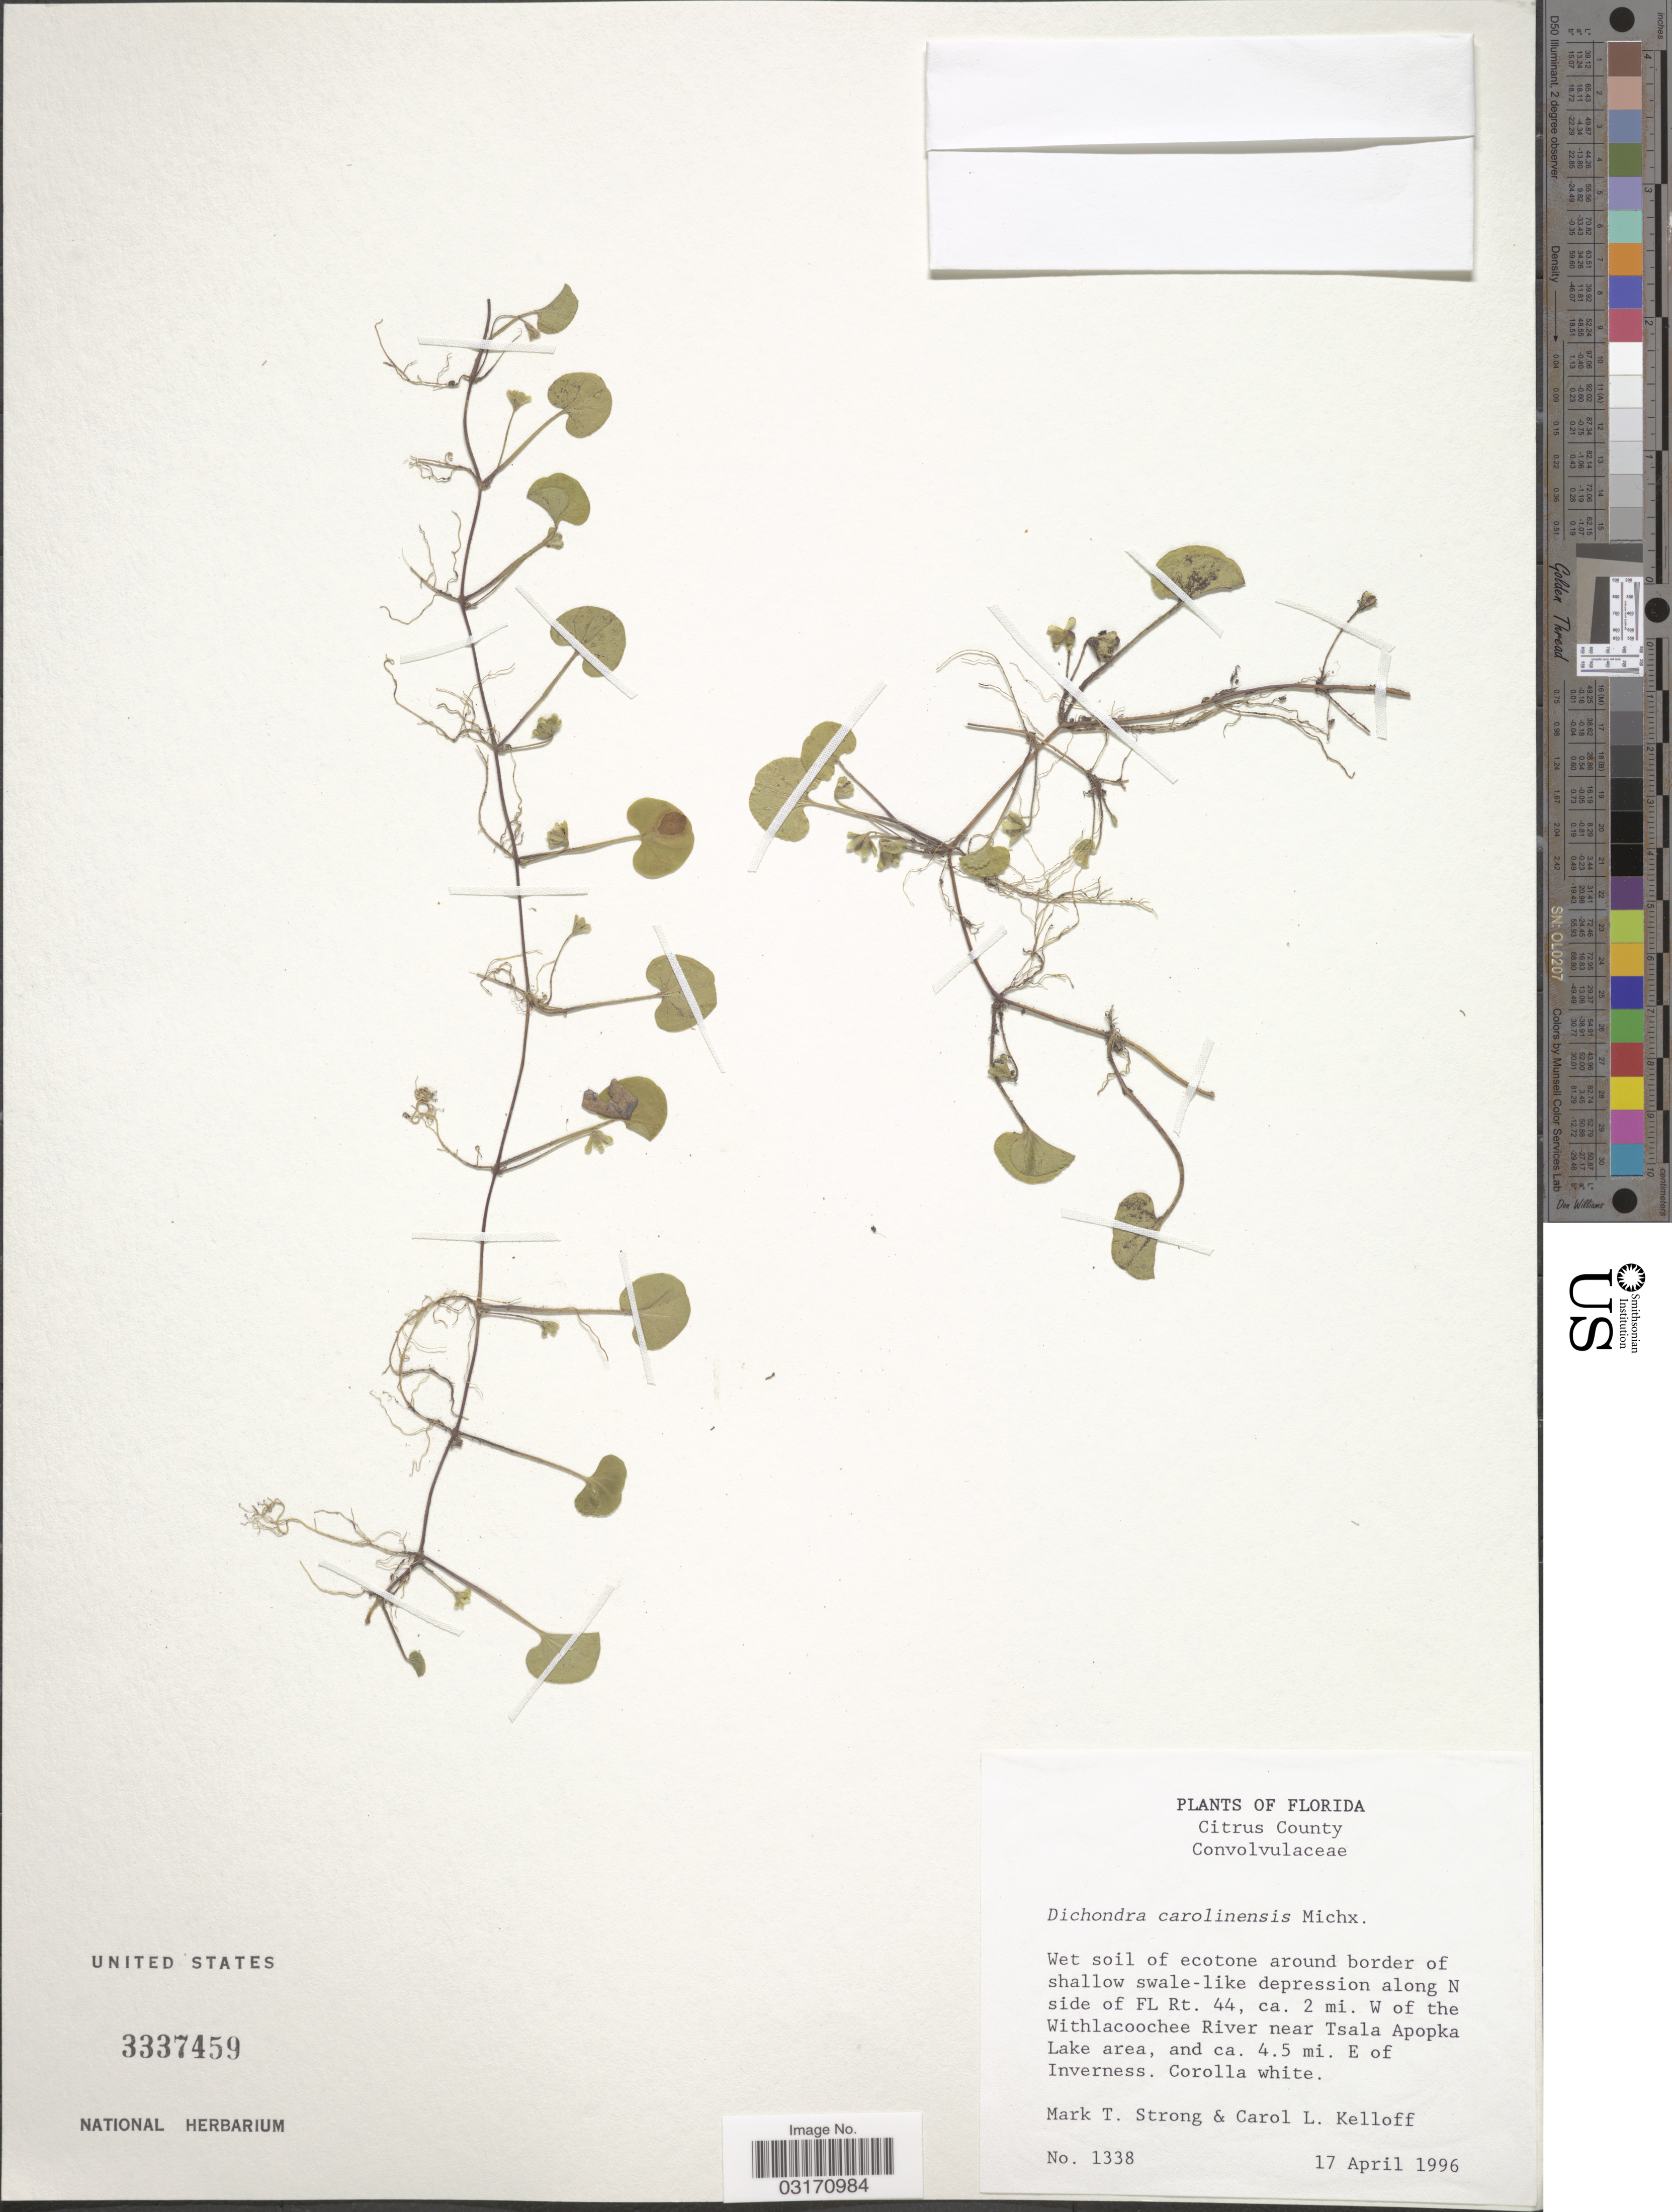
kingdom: Plantae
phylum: Tracheophyta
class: Magnoliopsida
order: Solanales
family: Convolvulaceae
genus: Dichondra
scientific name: Dichondra carolinensis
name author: Michx.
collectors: M. T. Strong & C. L. Kelloff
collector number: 1338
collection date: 1996-04-17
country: United States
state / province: Florida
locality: Citrus County. Around border of shallow swale-like depression along N side of FL Rt. 44, ca. 2 mi. W of the Withlacoochee River near Tsala Apopka Lake area, and ca. 4.5 mi. E of Inverness.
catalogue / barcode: US 3337459